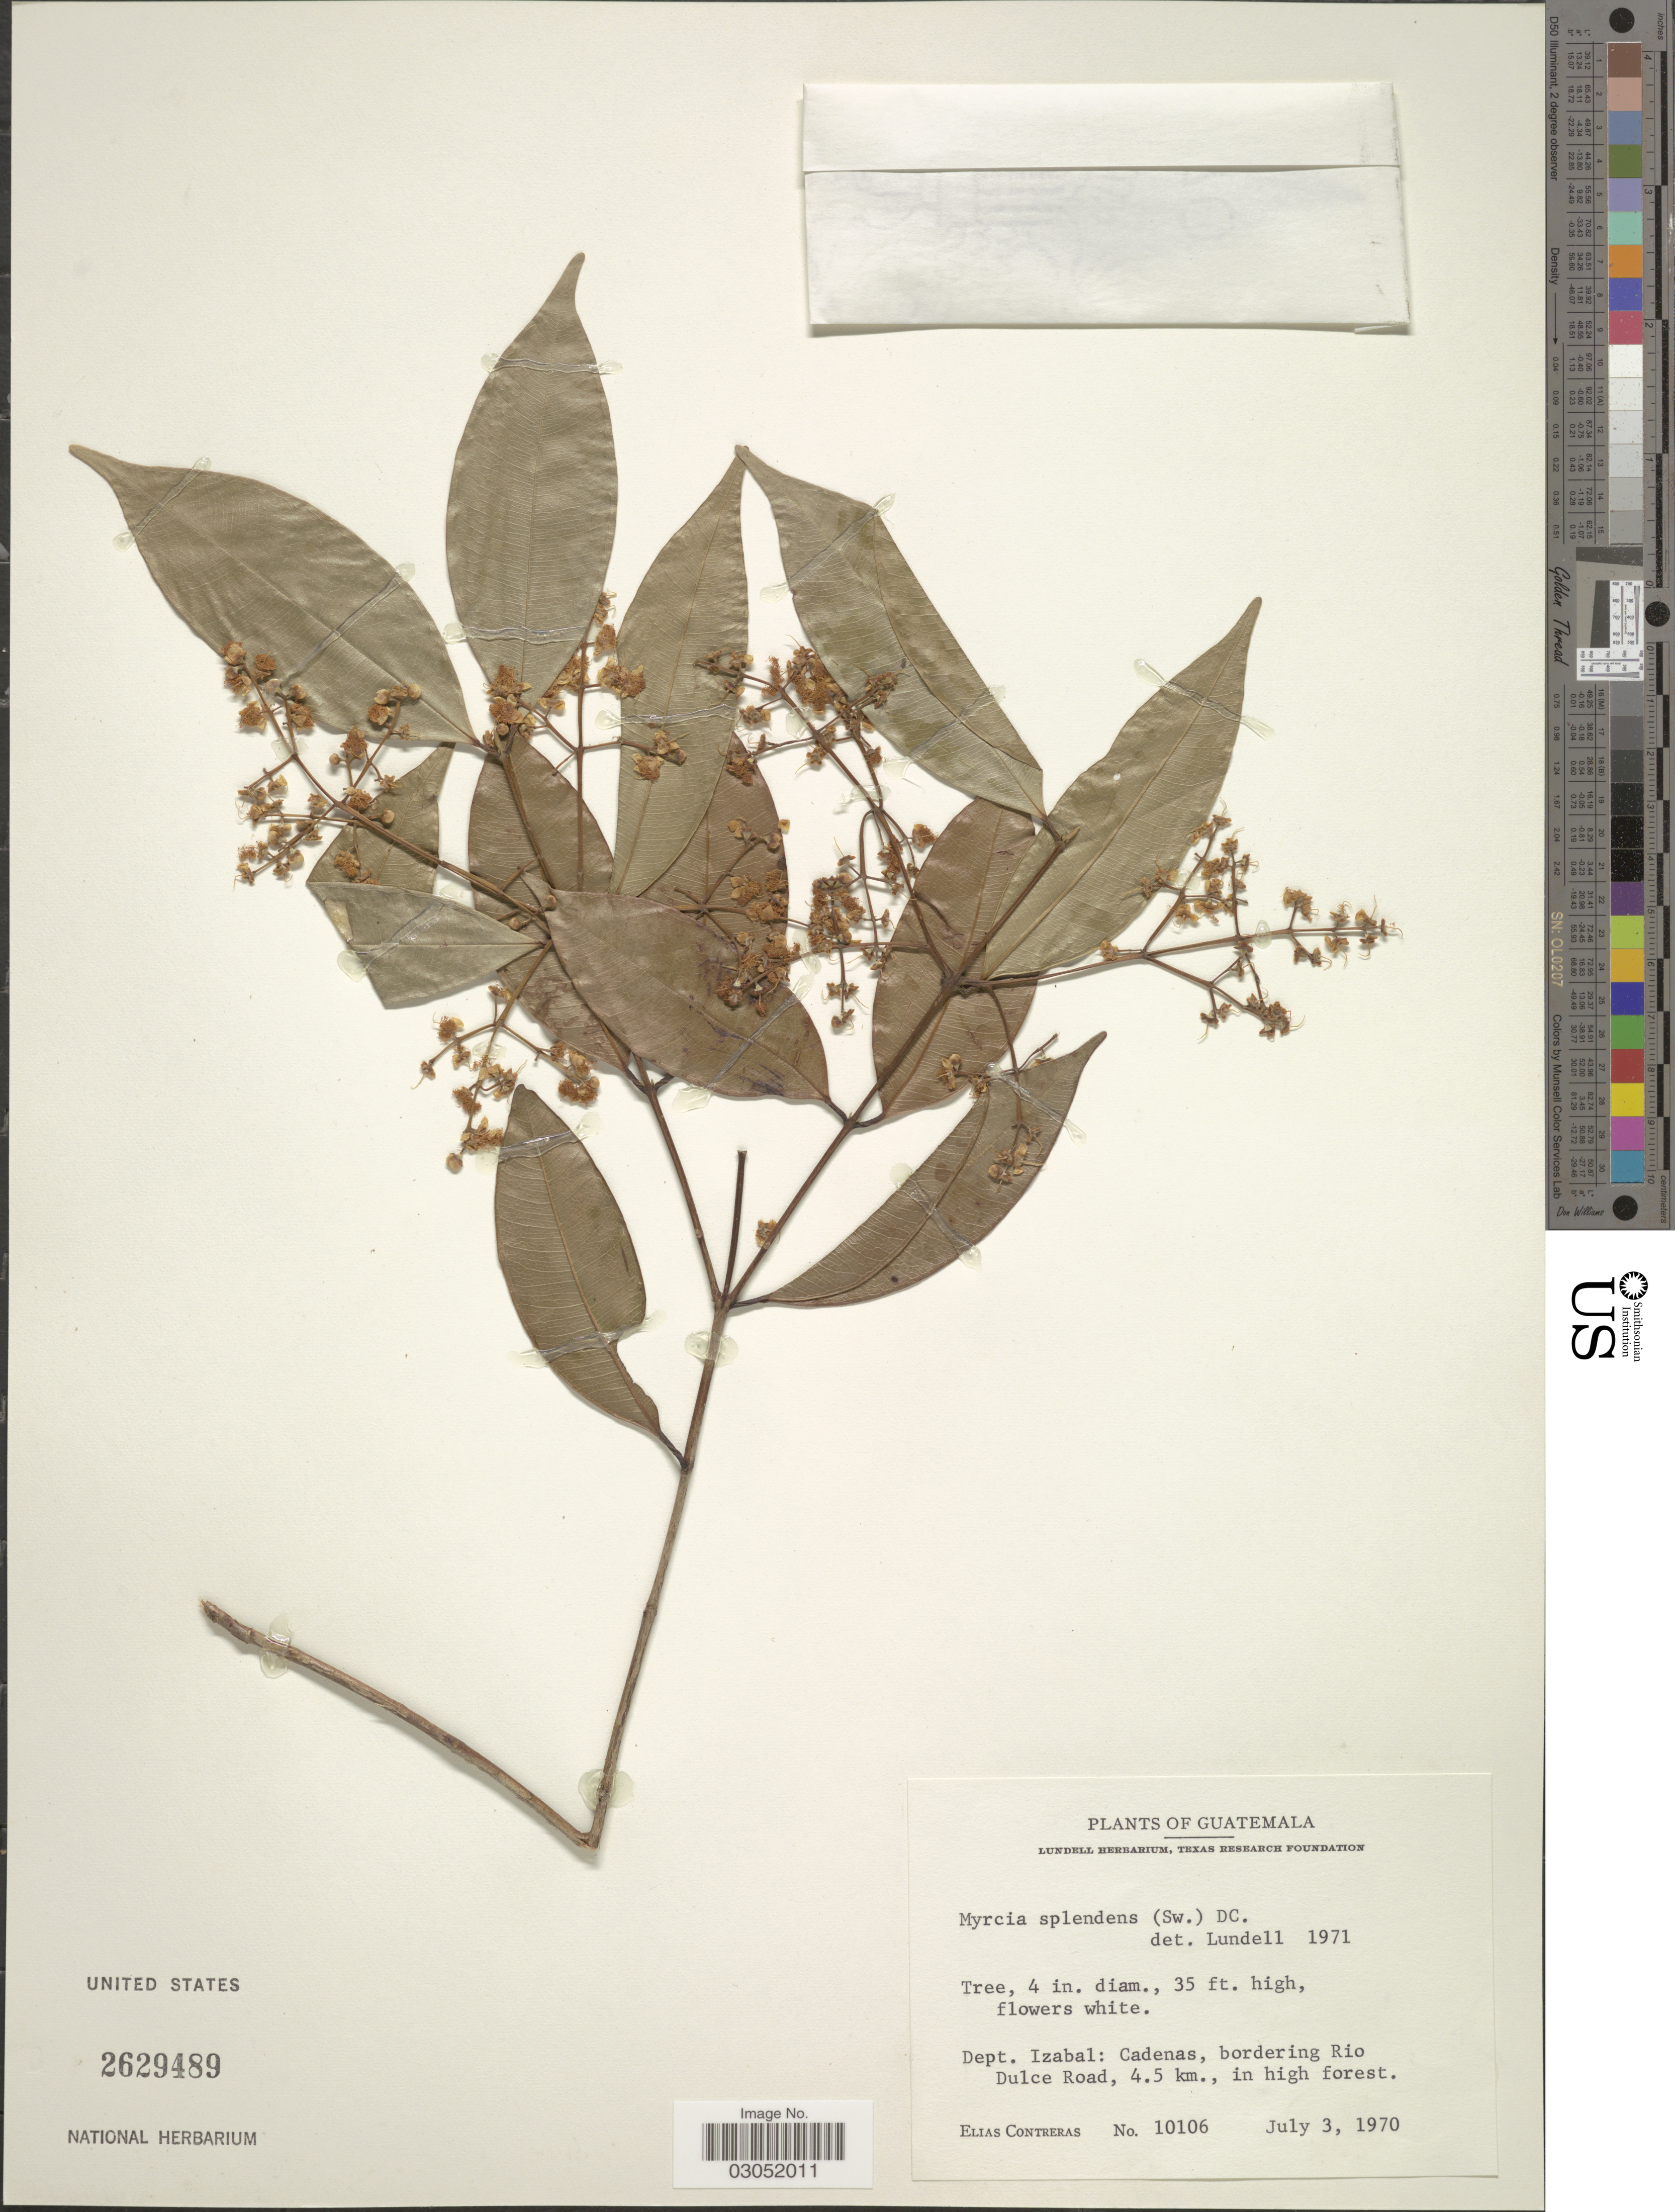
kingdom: Plantae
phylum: Tracheophyta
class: Magnoliopsida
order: Myrtales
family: Myrtaceae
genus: Myrcia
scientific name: Myrcia splendens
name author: (Sw.) DC.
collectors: E. Contreras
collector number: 10106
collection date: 1970-07-03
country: Guatemala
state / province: Izabal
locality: Dept. Izabal. Cadenas, bordering Rio Dulce Road, 4.5 km.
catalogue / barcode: US 2629489